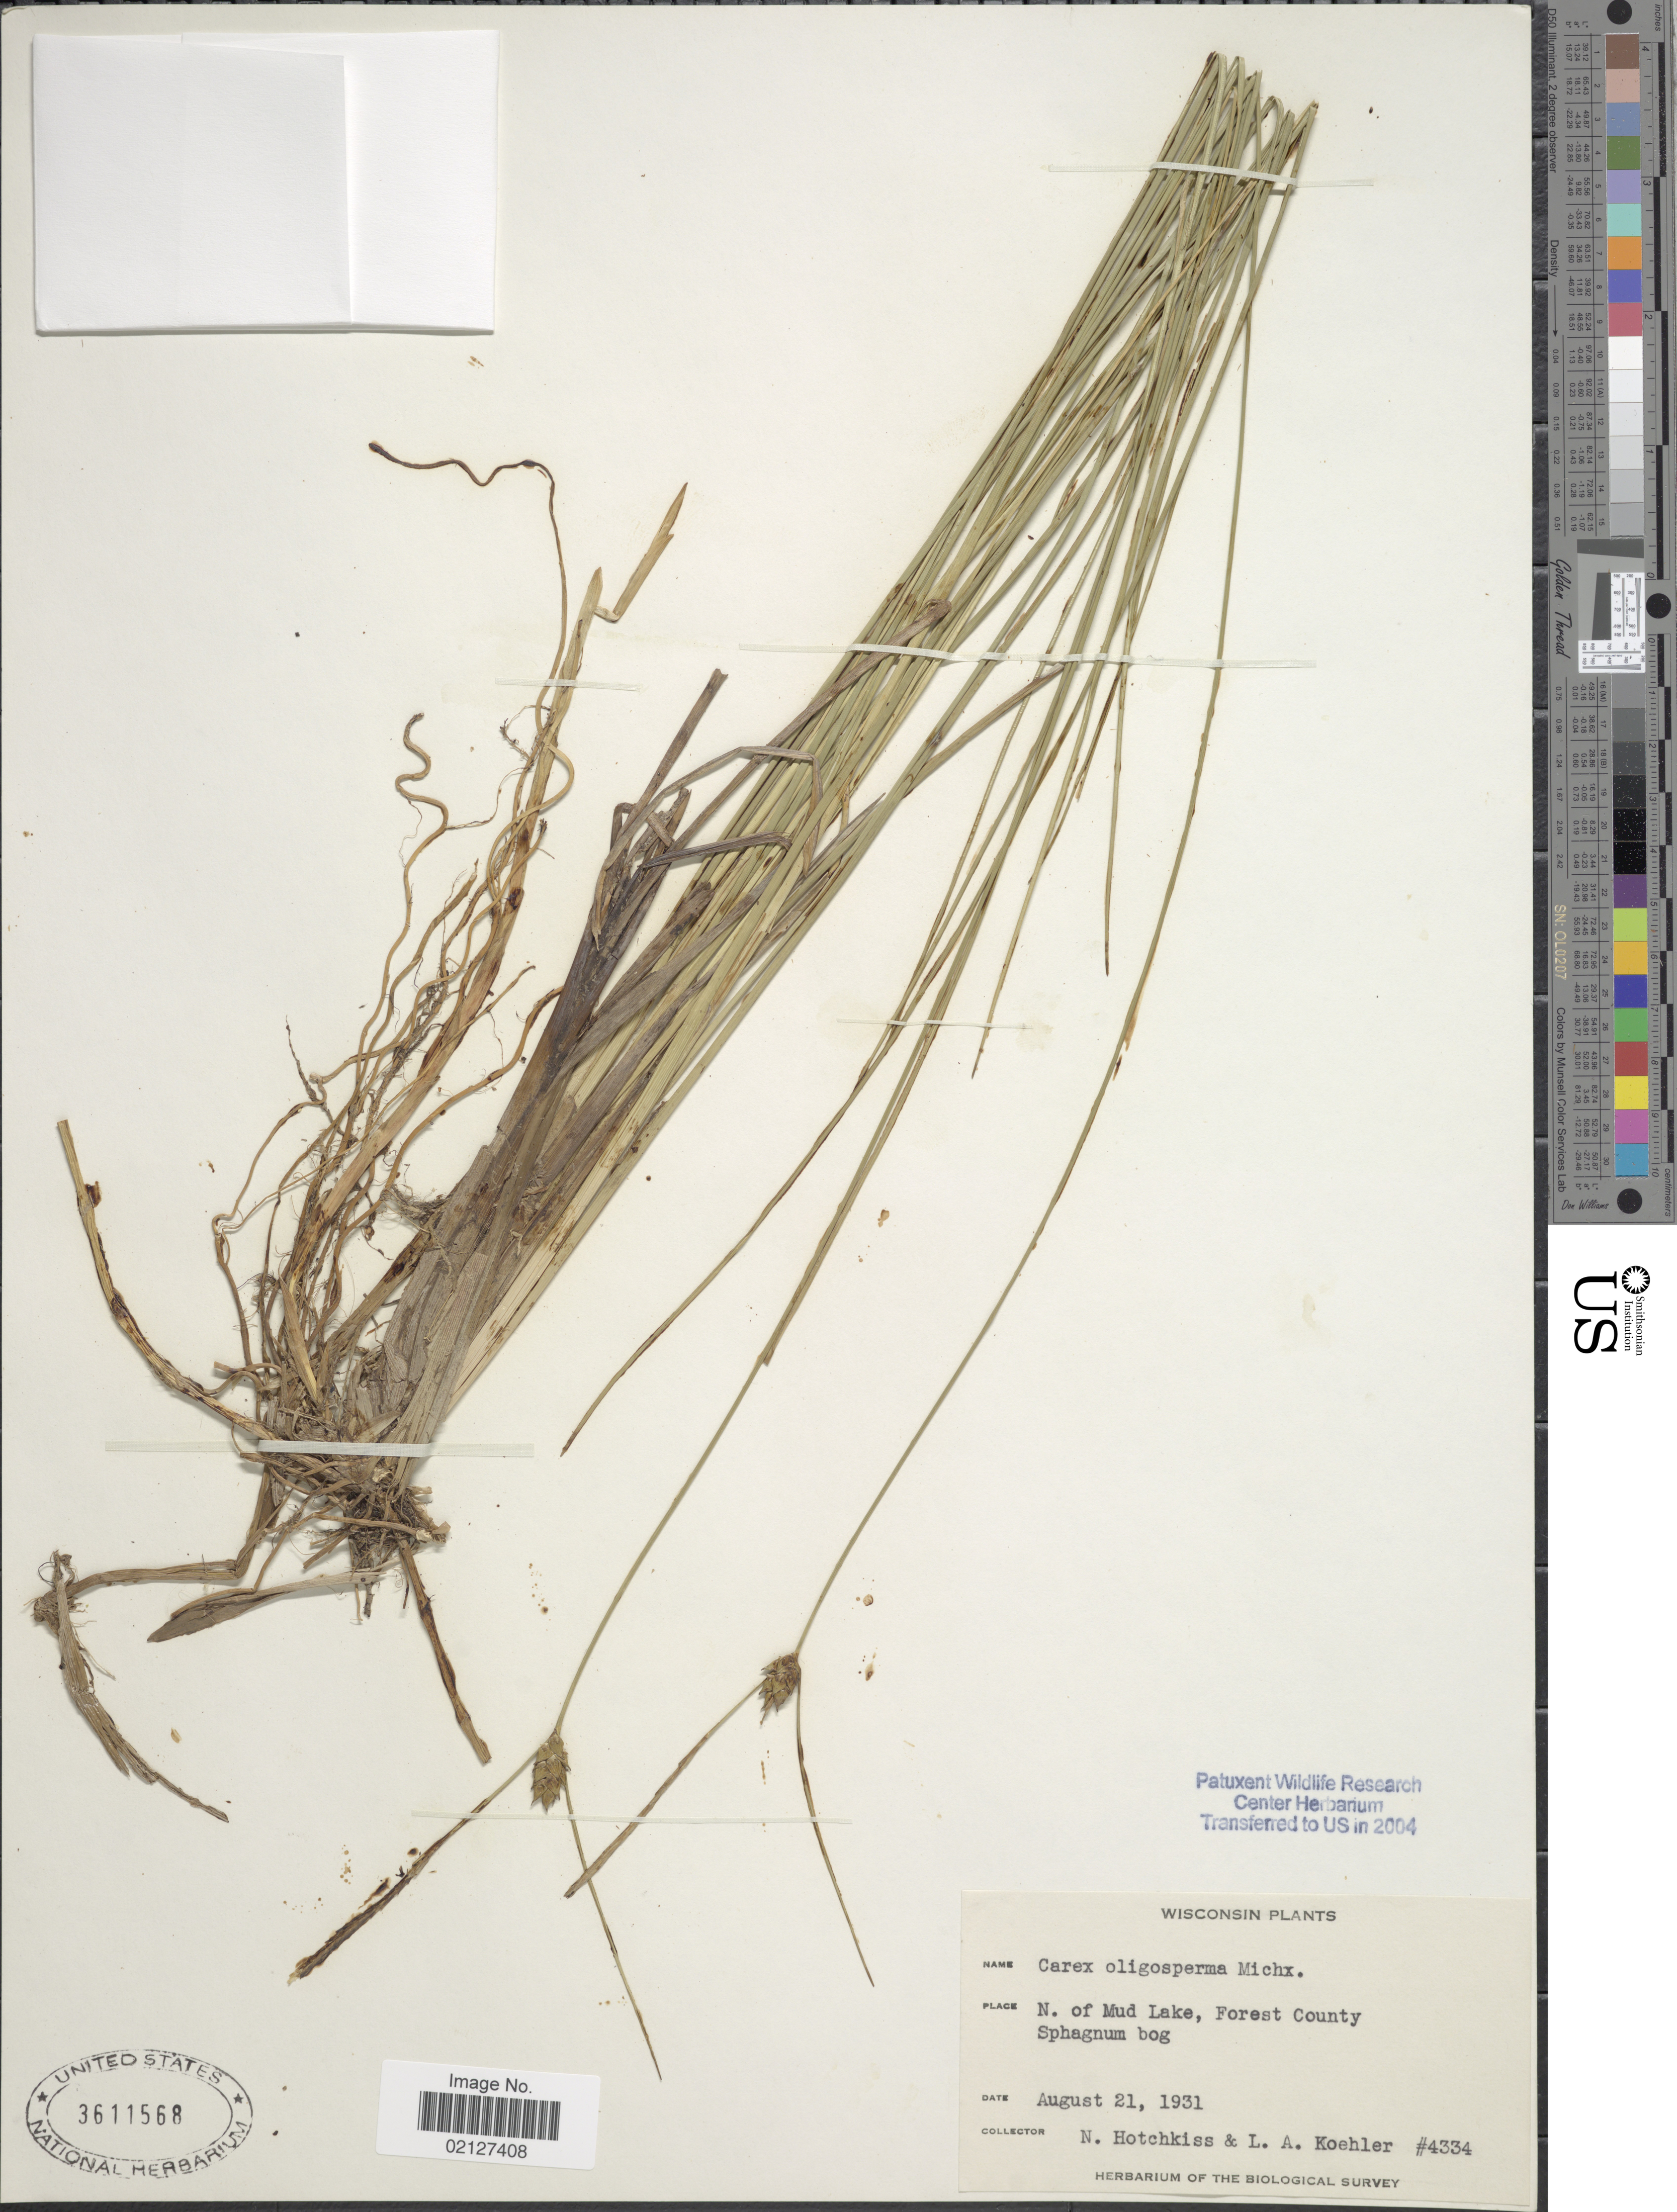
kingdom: Plantae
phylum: Tracheophyta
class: Liliopsida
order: Poales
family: Cyperaceae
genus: Carex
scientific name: Carex oligosperma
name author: Michx.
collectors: N. Hotchkiss & L. Koehler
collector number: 4334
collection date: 1931-08-21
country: United States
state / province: Wisconsin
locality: N. of Mud Lake, Forest County, Sphagnum bog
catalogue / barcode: US 3611568